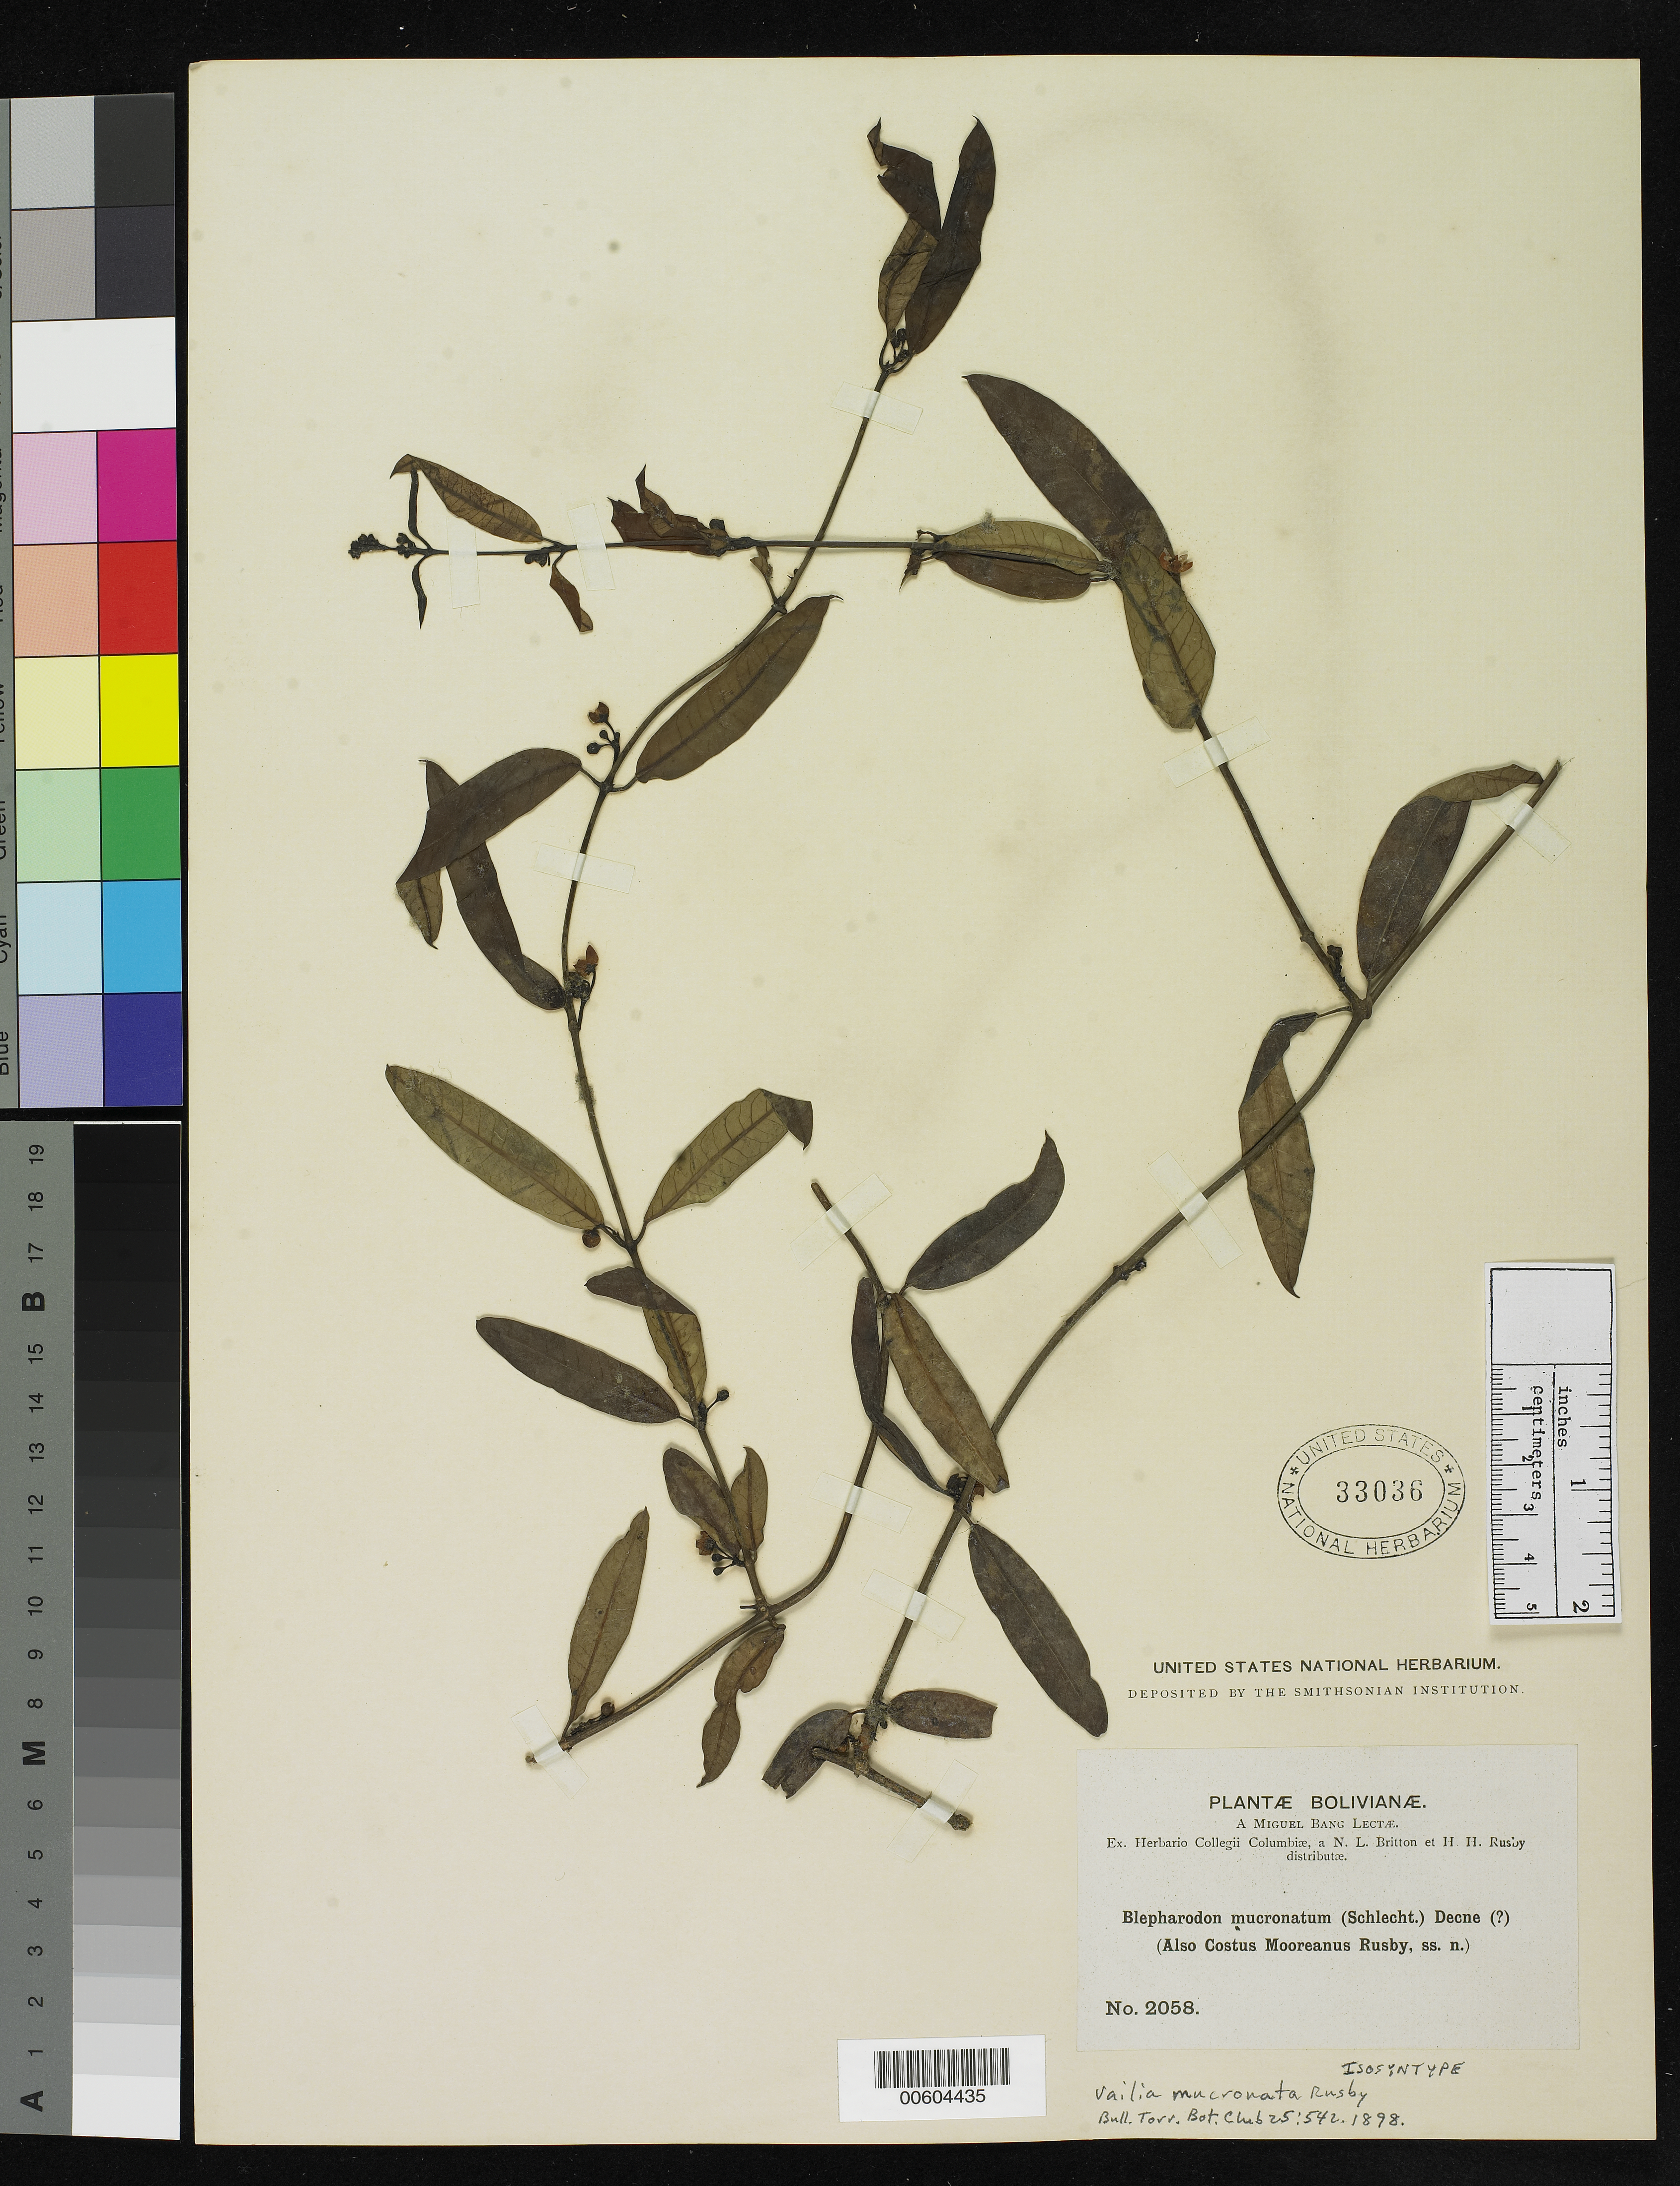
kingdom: Plantae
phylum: Tracheophyta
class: Magnoliopsida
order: Gentianales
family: Apocynaceae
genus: Vailia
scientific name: Vailia mucronata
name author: Rusby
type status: Isosyntype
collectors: M. Bang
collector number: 2058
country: Bolivia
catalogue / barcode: US 33036